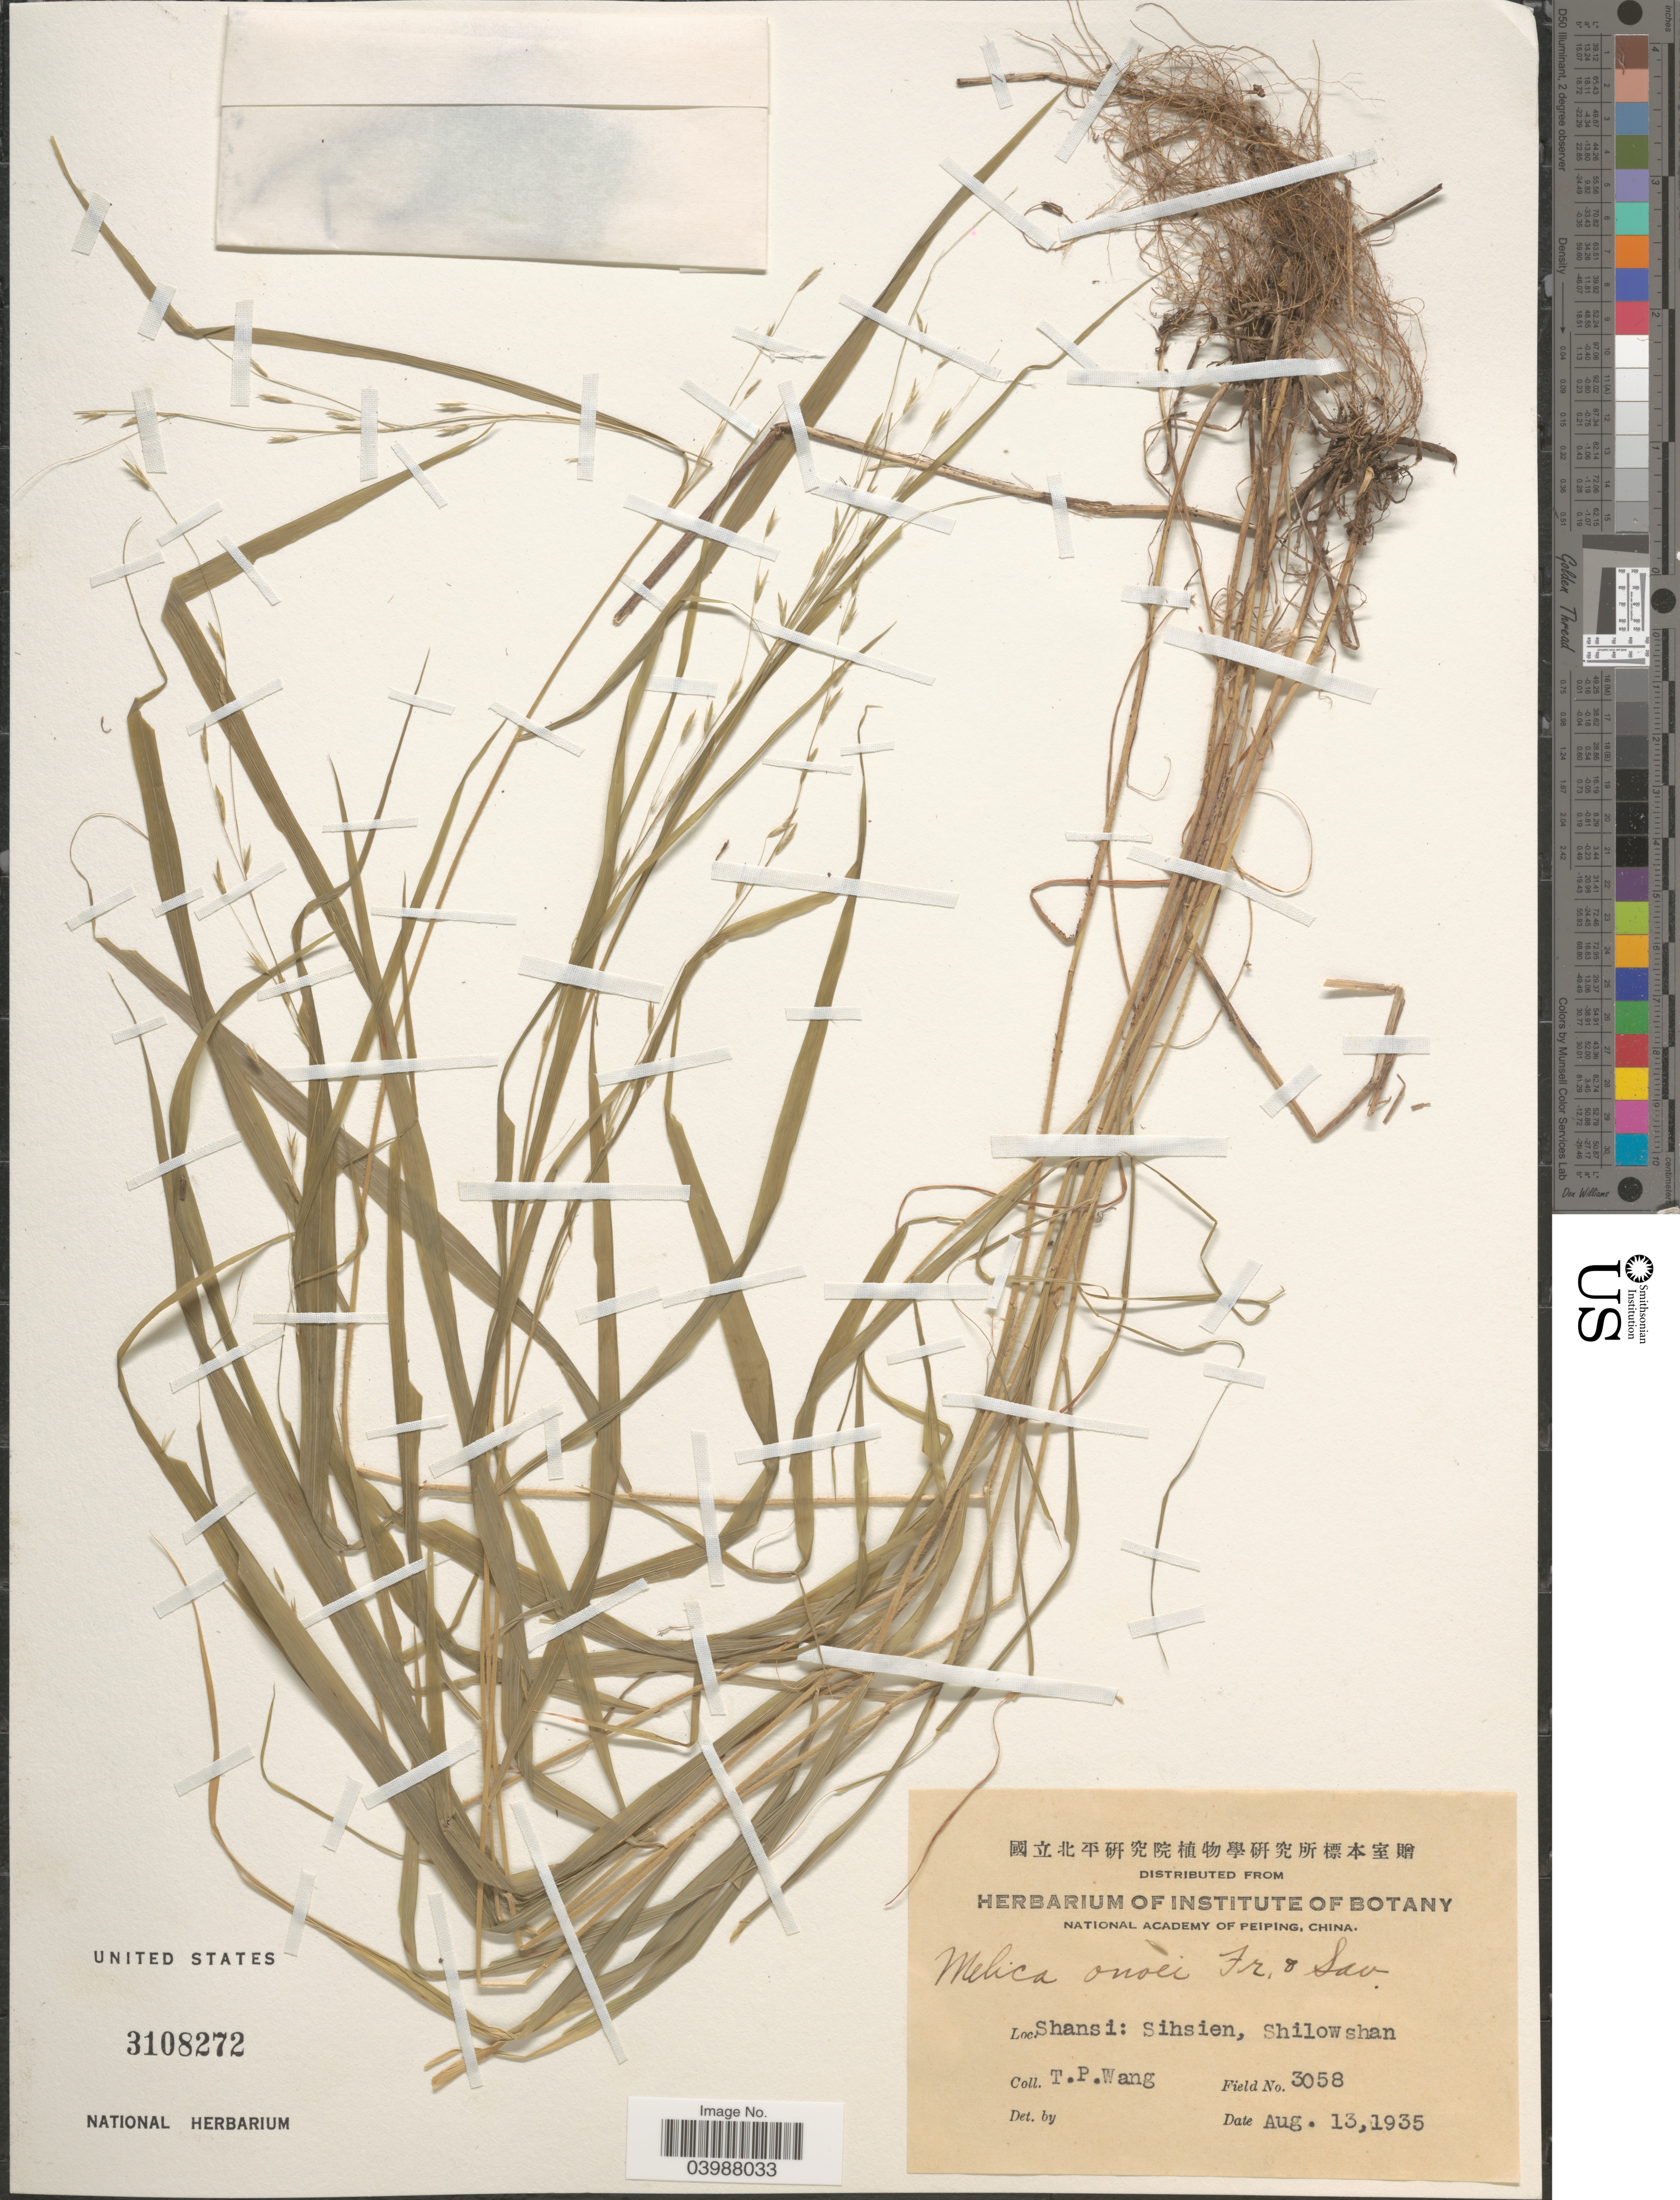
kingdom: Plantae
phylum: Tracheophyta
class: Liliopsida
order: Poales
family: Poaceae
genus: Melica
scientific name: Melica onoei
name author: Franch. & Sav.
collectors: T. Wang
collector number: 3058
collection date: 1935-08-13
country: China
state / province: Shanxi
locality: Shansi: Sihsien, Shilowshan.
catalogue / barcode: US 3108272